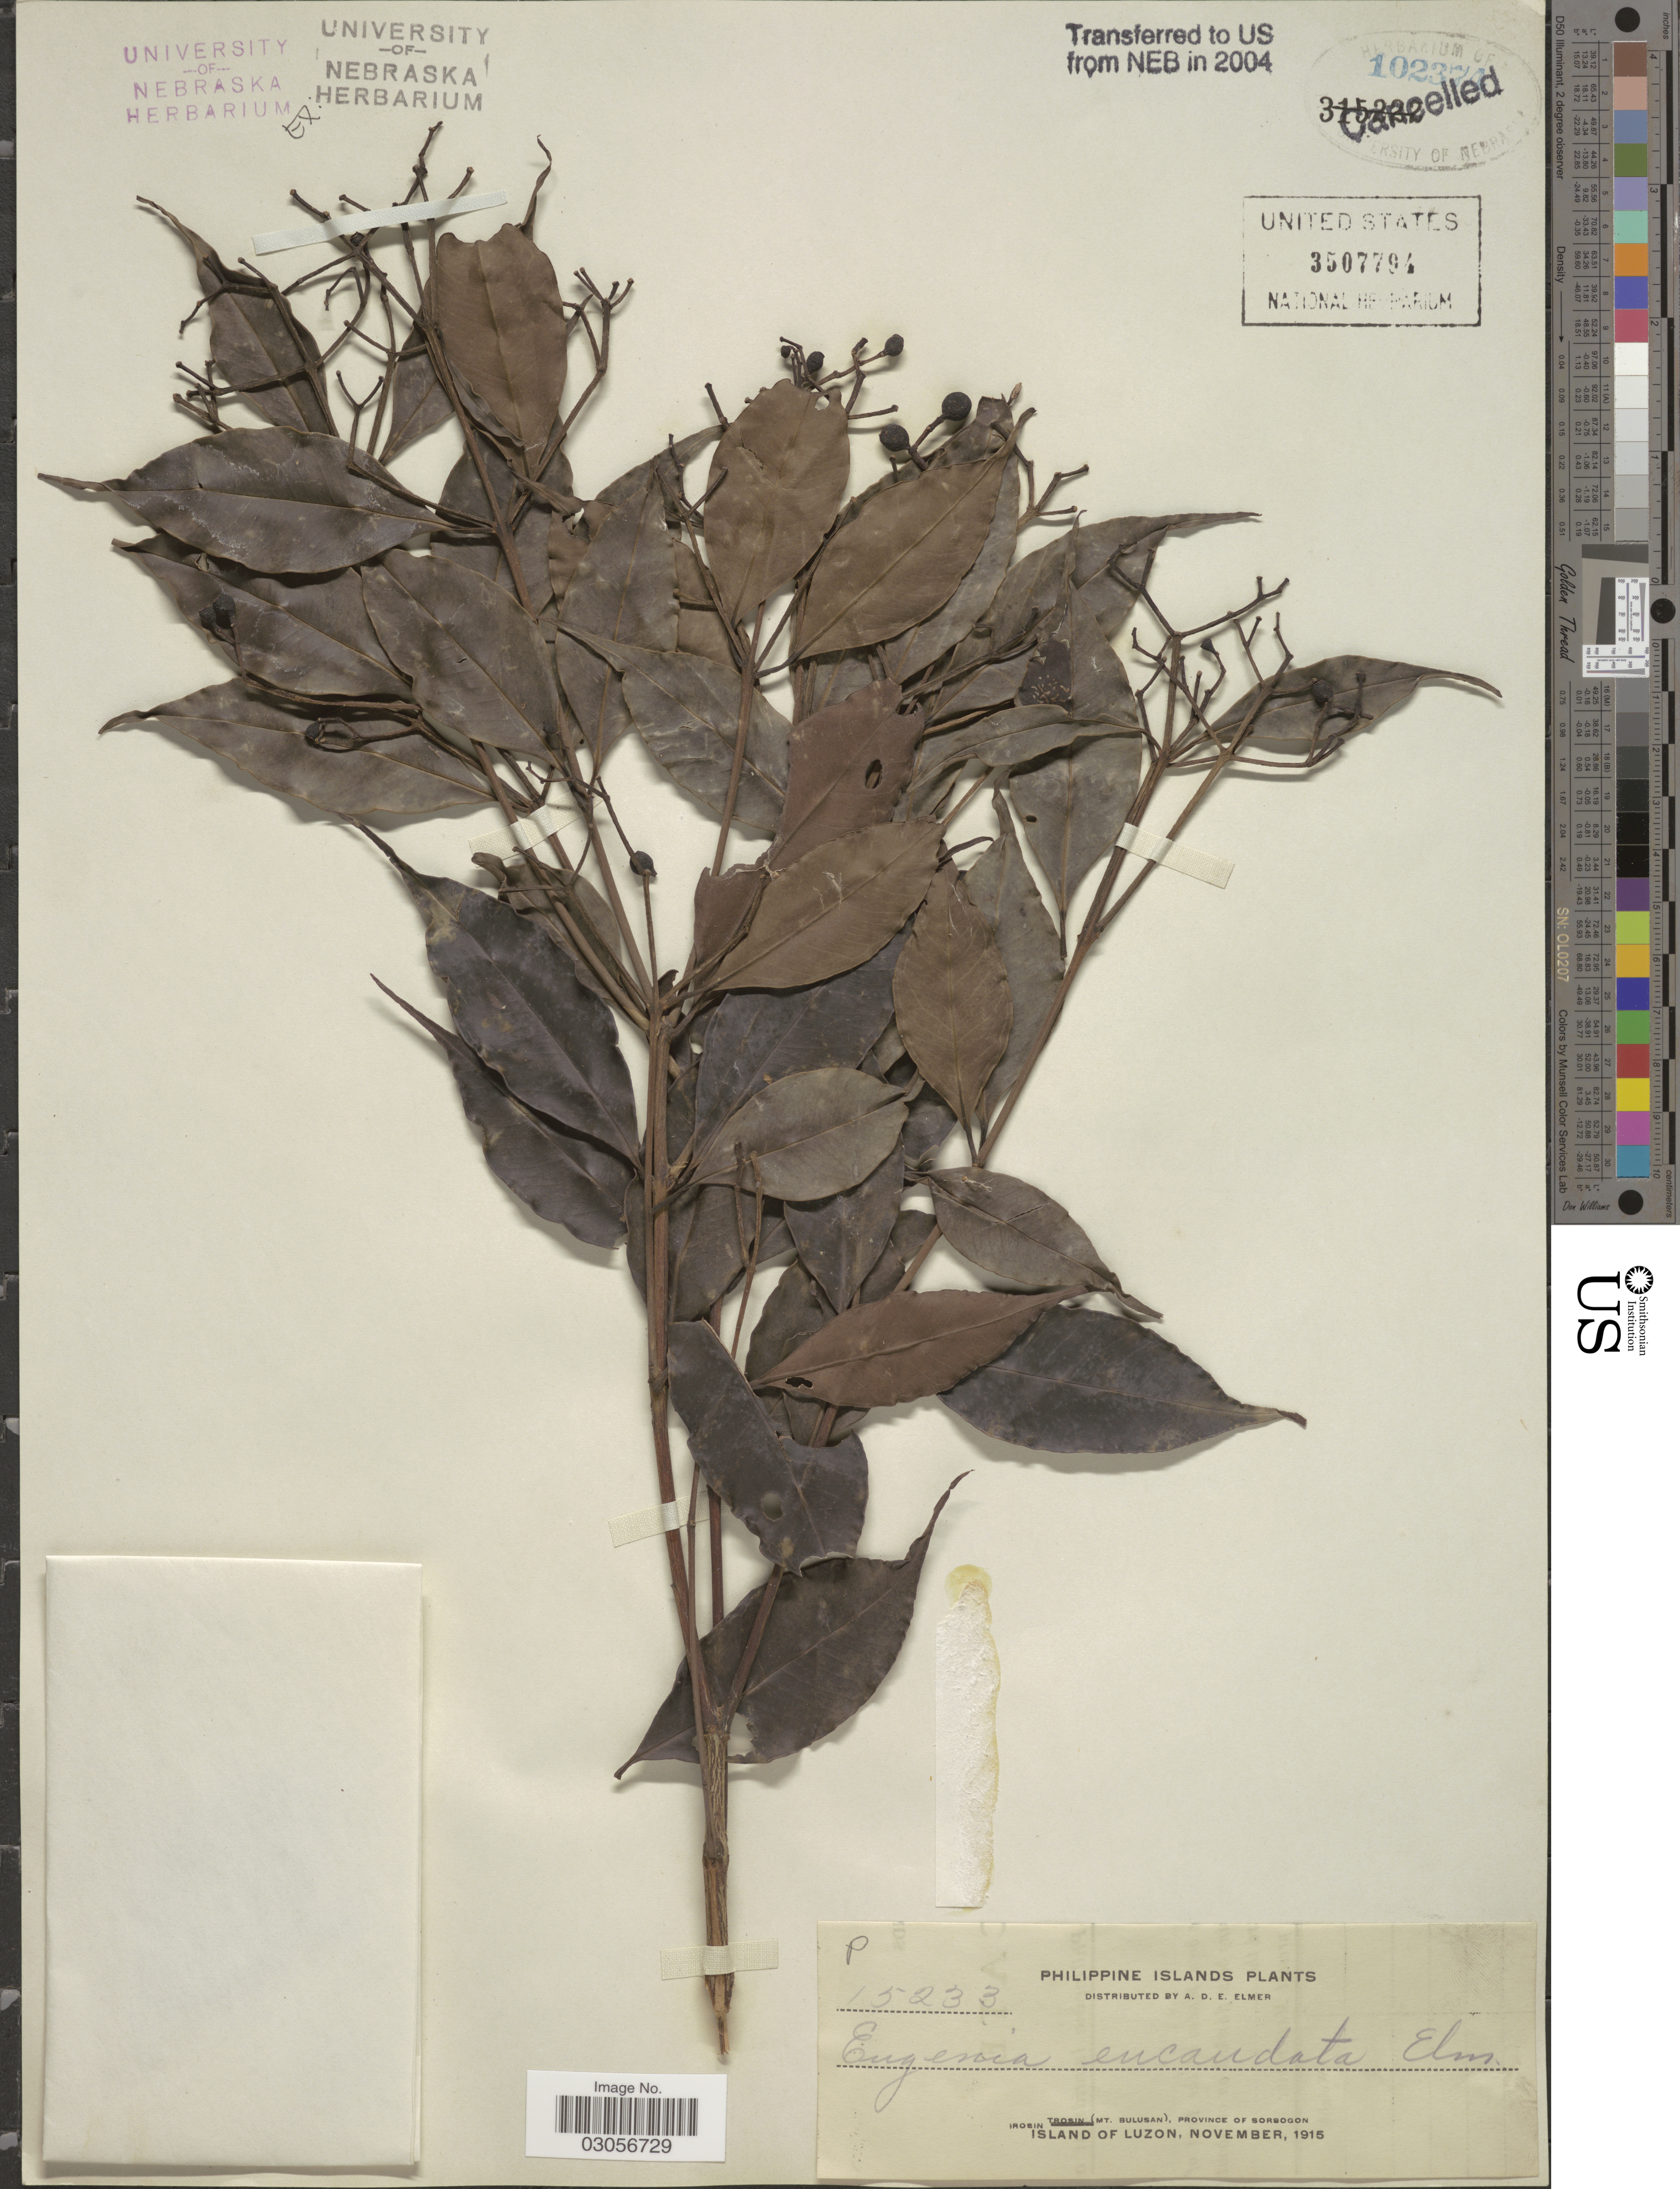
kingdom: Plantae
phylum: Tracheophyta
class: Magnoliopsida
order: Myrtales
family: Myrtaceae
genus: Syzygium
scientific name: Syzygium acuminatissimum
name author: (Blume) DC.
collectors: A. D. E. Elmer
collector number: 15233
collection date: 1915-11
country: Philippines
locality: Philippine Islands. Irosin (Mt. Bulusan), Province of Sorsogon. Island of Luzon.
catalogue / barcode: US 3507794